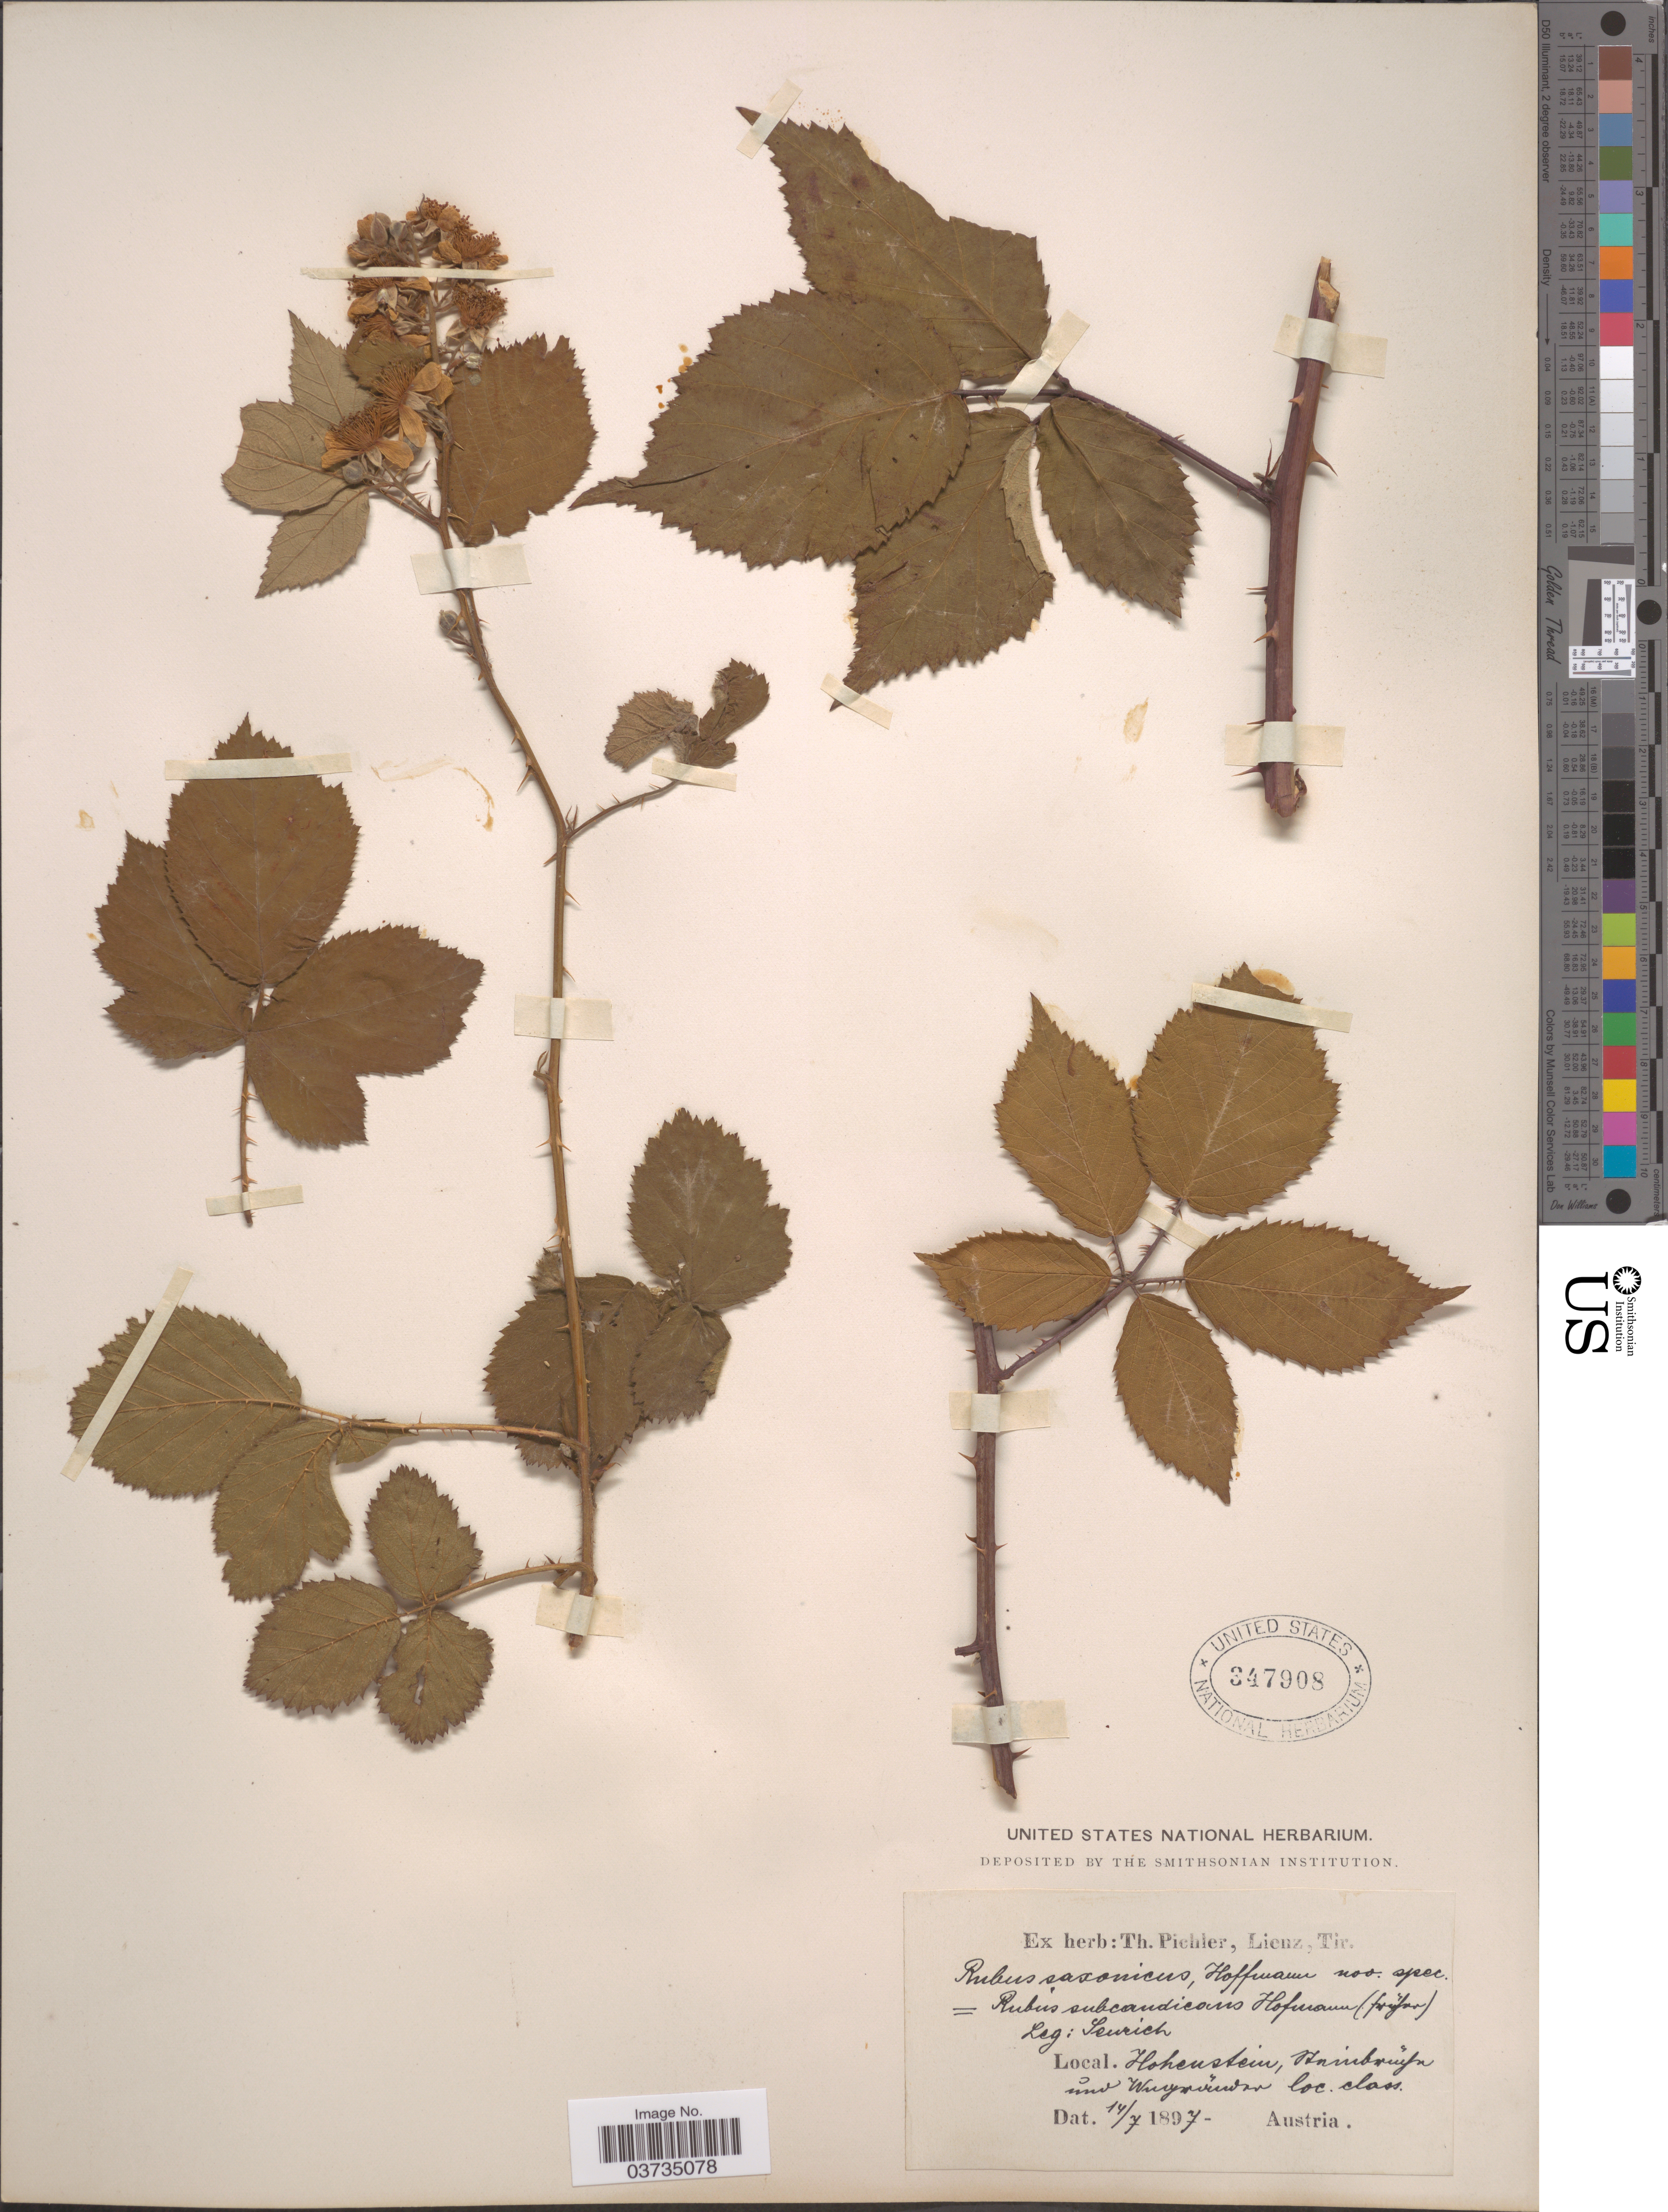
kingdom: Plantae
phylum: Tracheophyta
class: Magnoliopsida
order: Rosales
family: Rosaceae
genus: Rubus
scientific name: Rubus saxonicus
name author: H. Hofm.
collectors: Seurich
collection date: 1897-07-14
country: Austria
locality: Hohenstein, [illegible text].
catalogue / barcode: US 347908